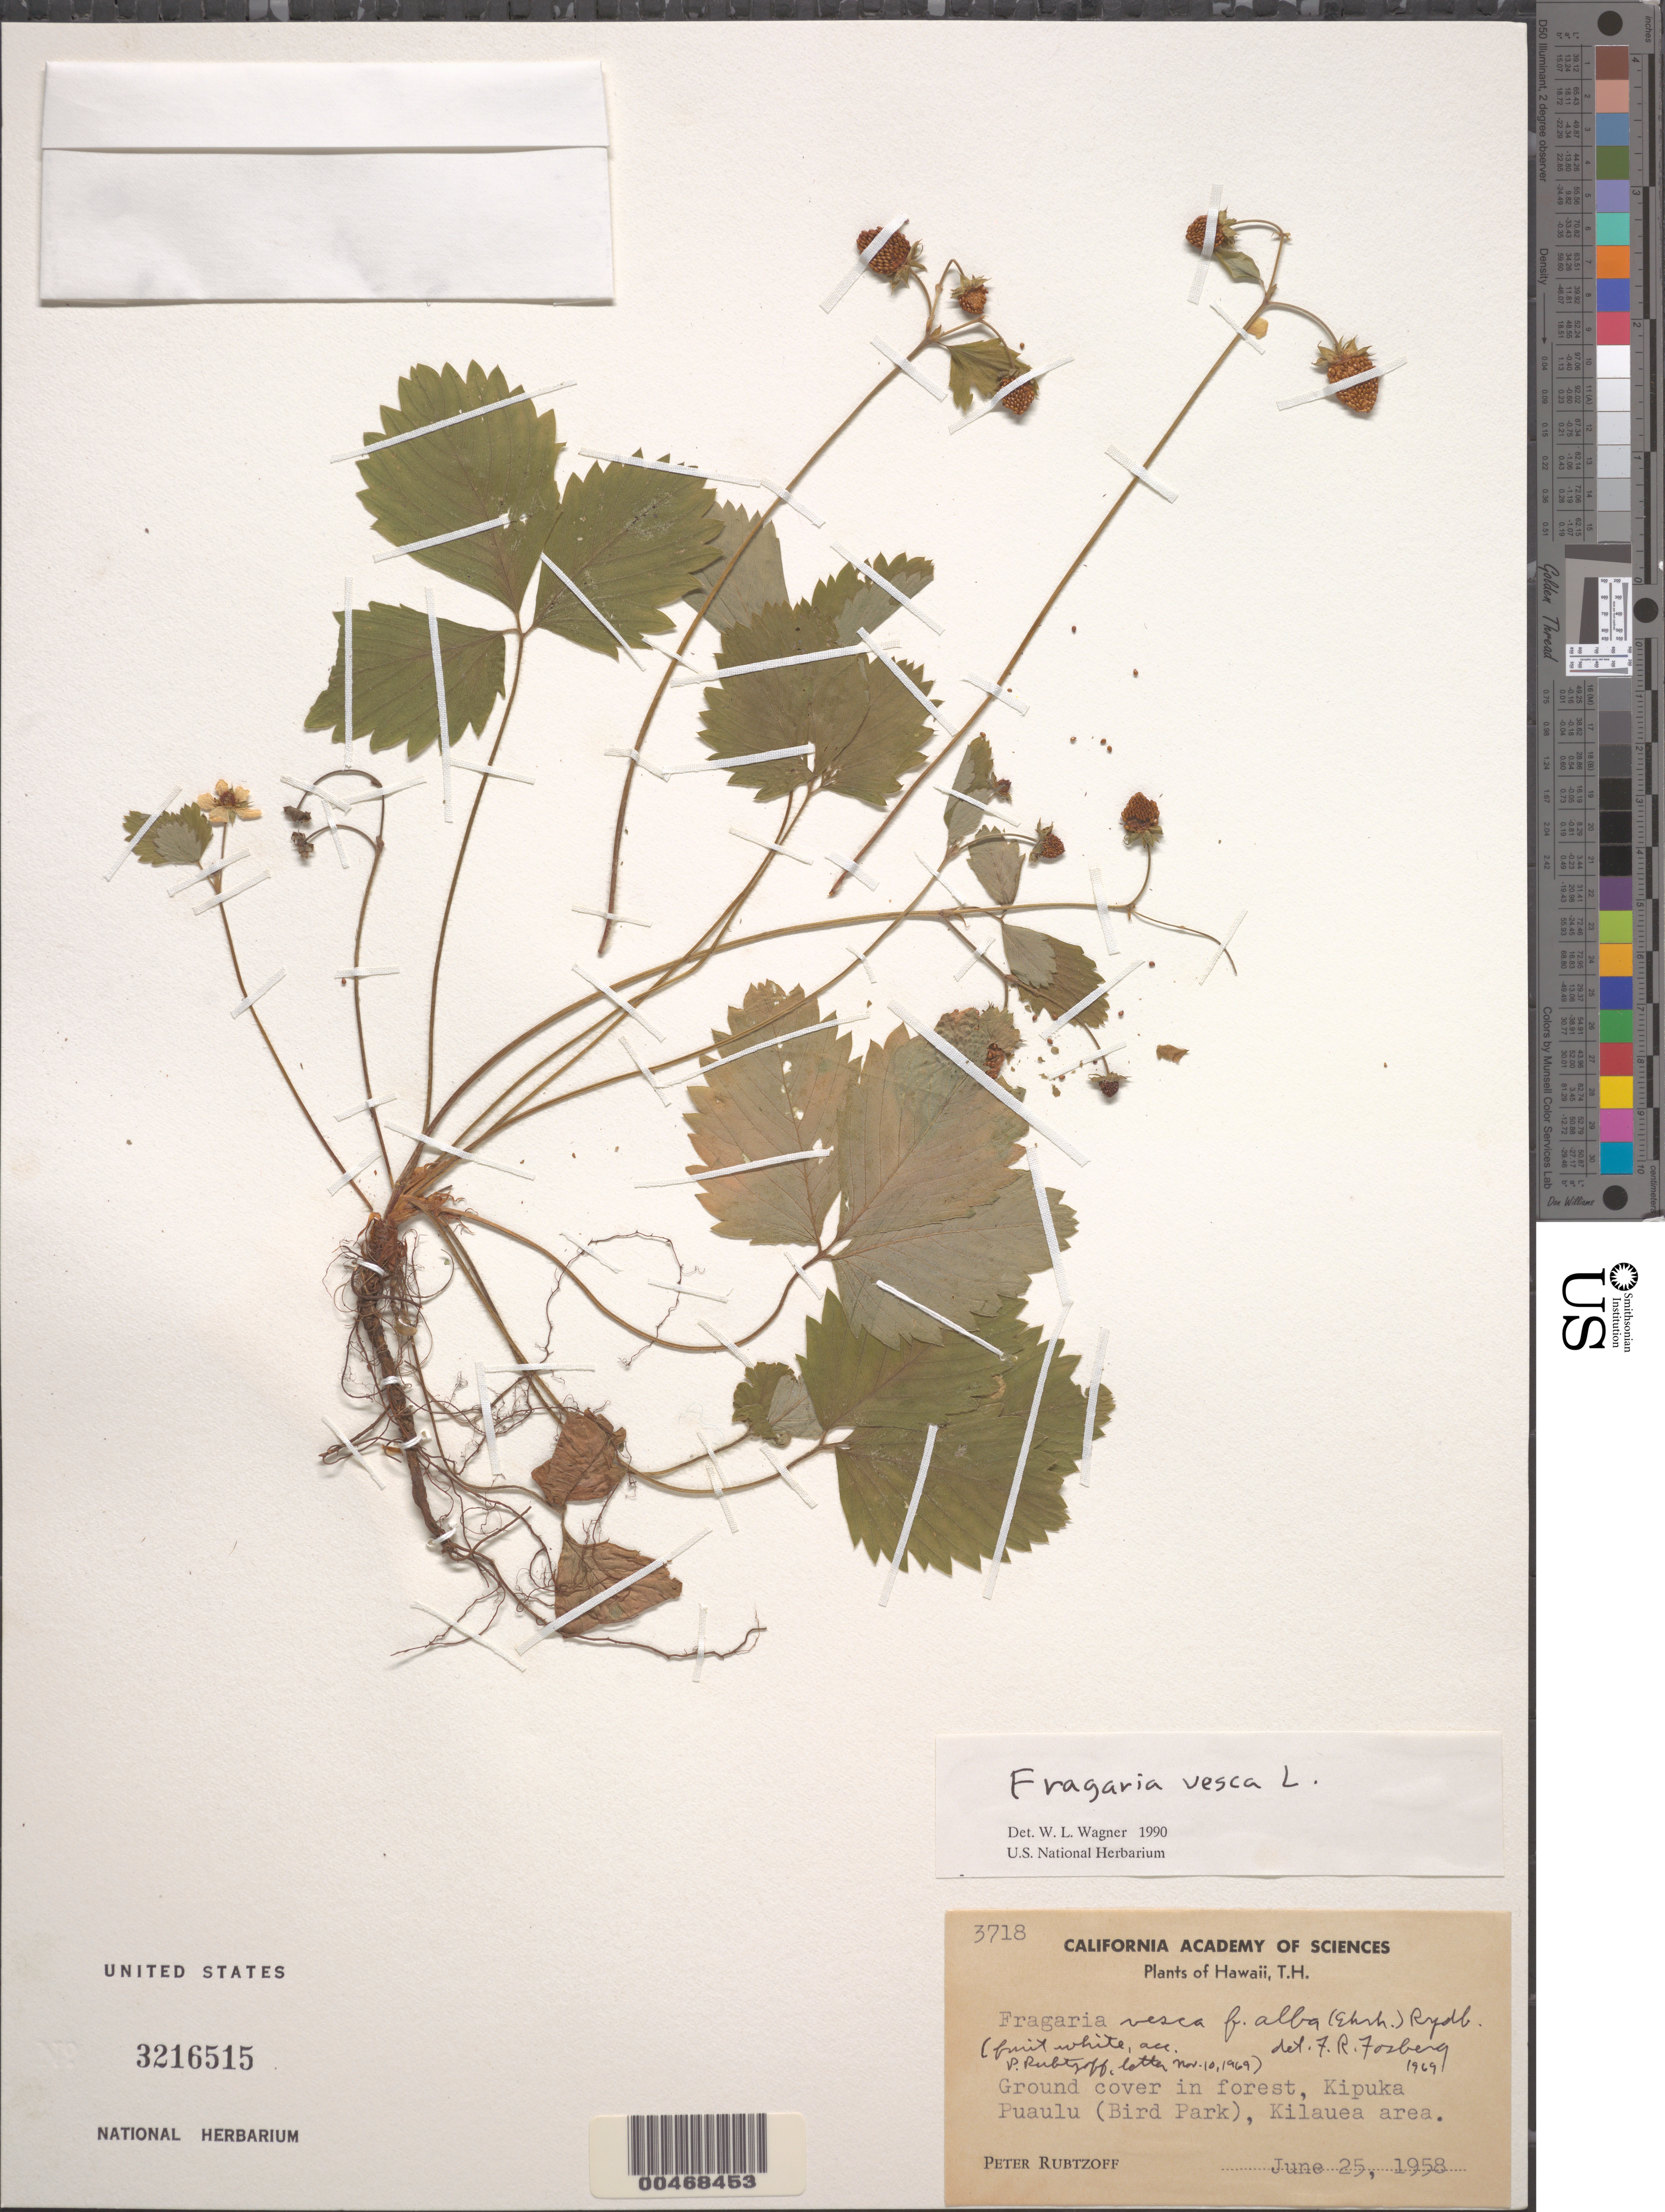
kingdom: Plantae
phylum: Tracheophyta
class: Magnoliopsida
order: Rosales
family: Rosaceae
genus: Fragaria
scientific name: Fragaria vesca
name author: L.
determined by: Wagner, W. L., (BOT), Smithsonian Institution - National Museum of Natural History (UNITED STATES)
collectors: P. Rubtzoff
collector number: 3718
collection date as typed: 25 Jun 1958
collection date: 1958-06-25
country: United States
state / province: Hawaii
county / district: Hawaii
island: Hawaii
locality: Kipuka Puaulu (Bird Park), Kilauea area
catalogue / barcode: US 3216515